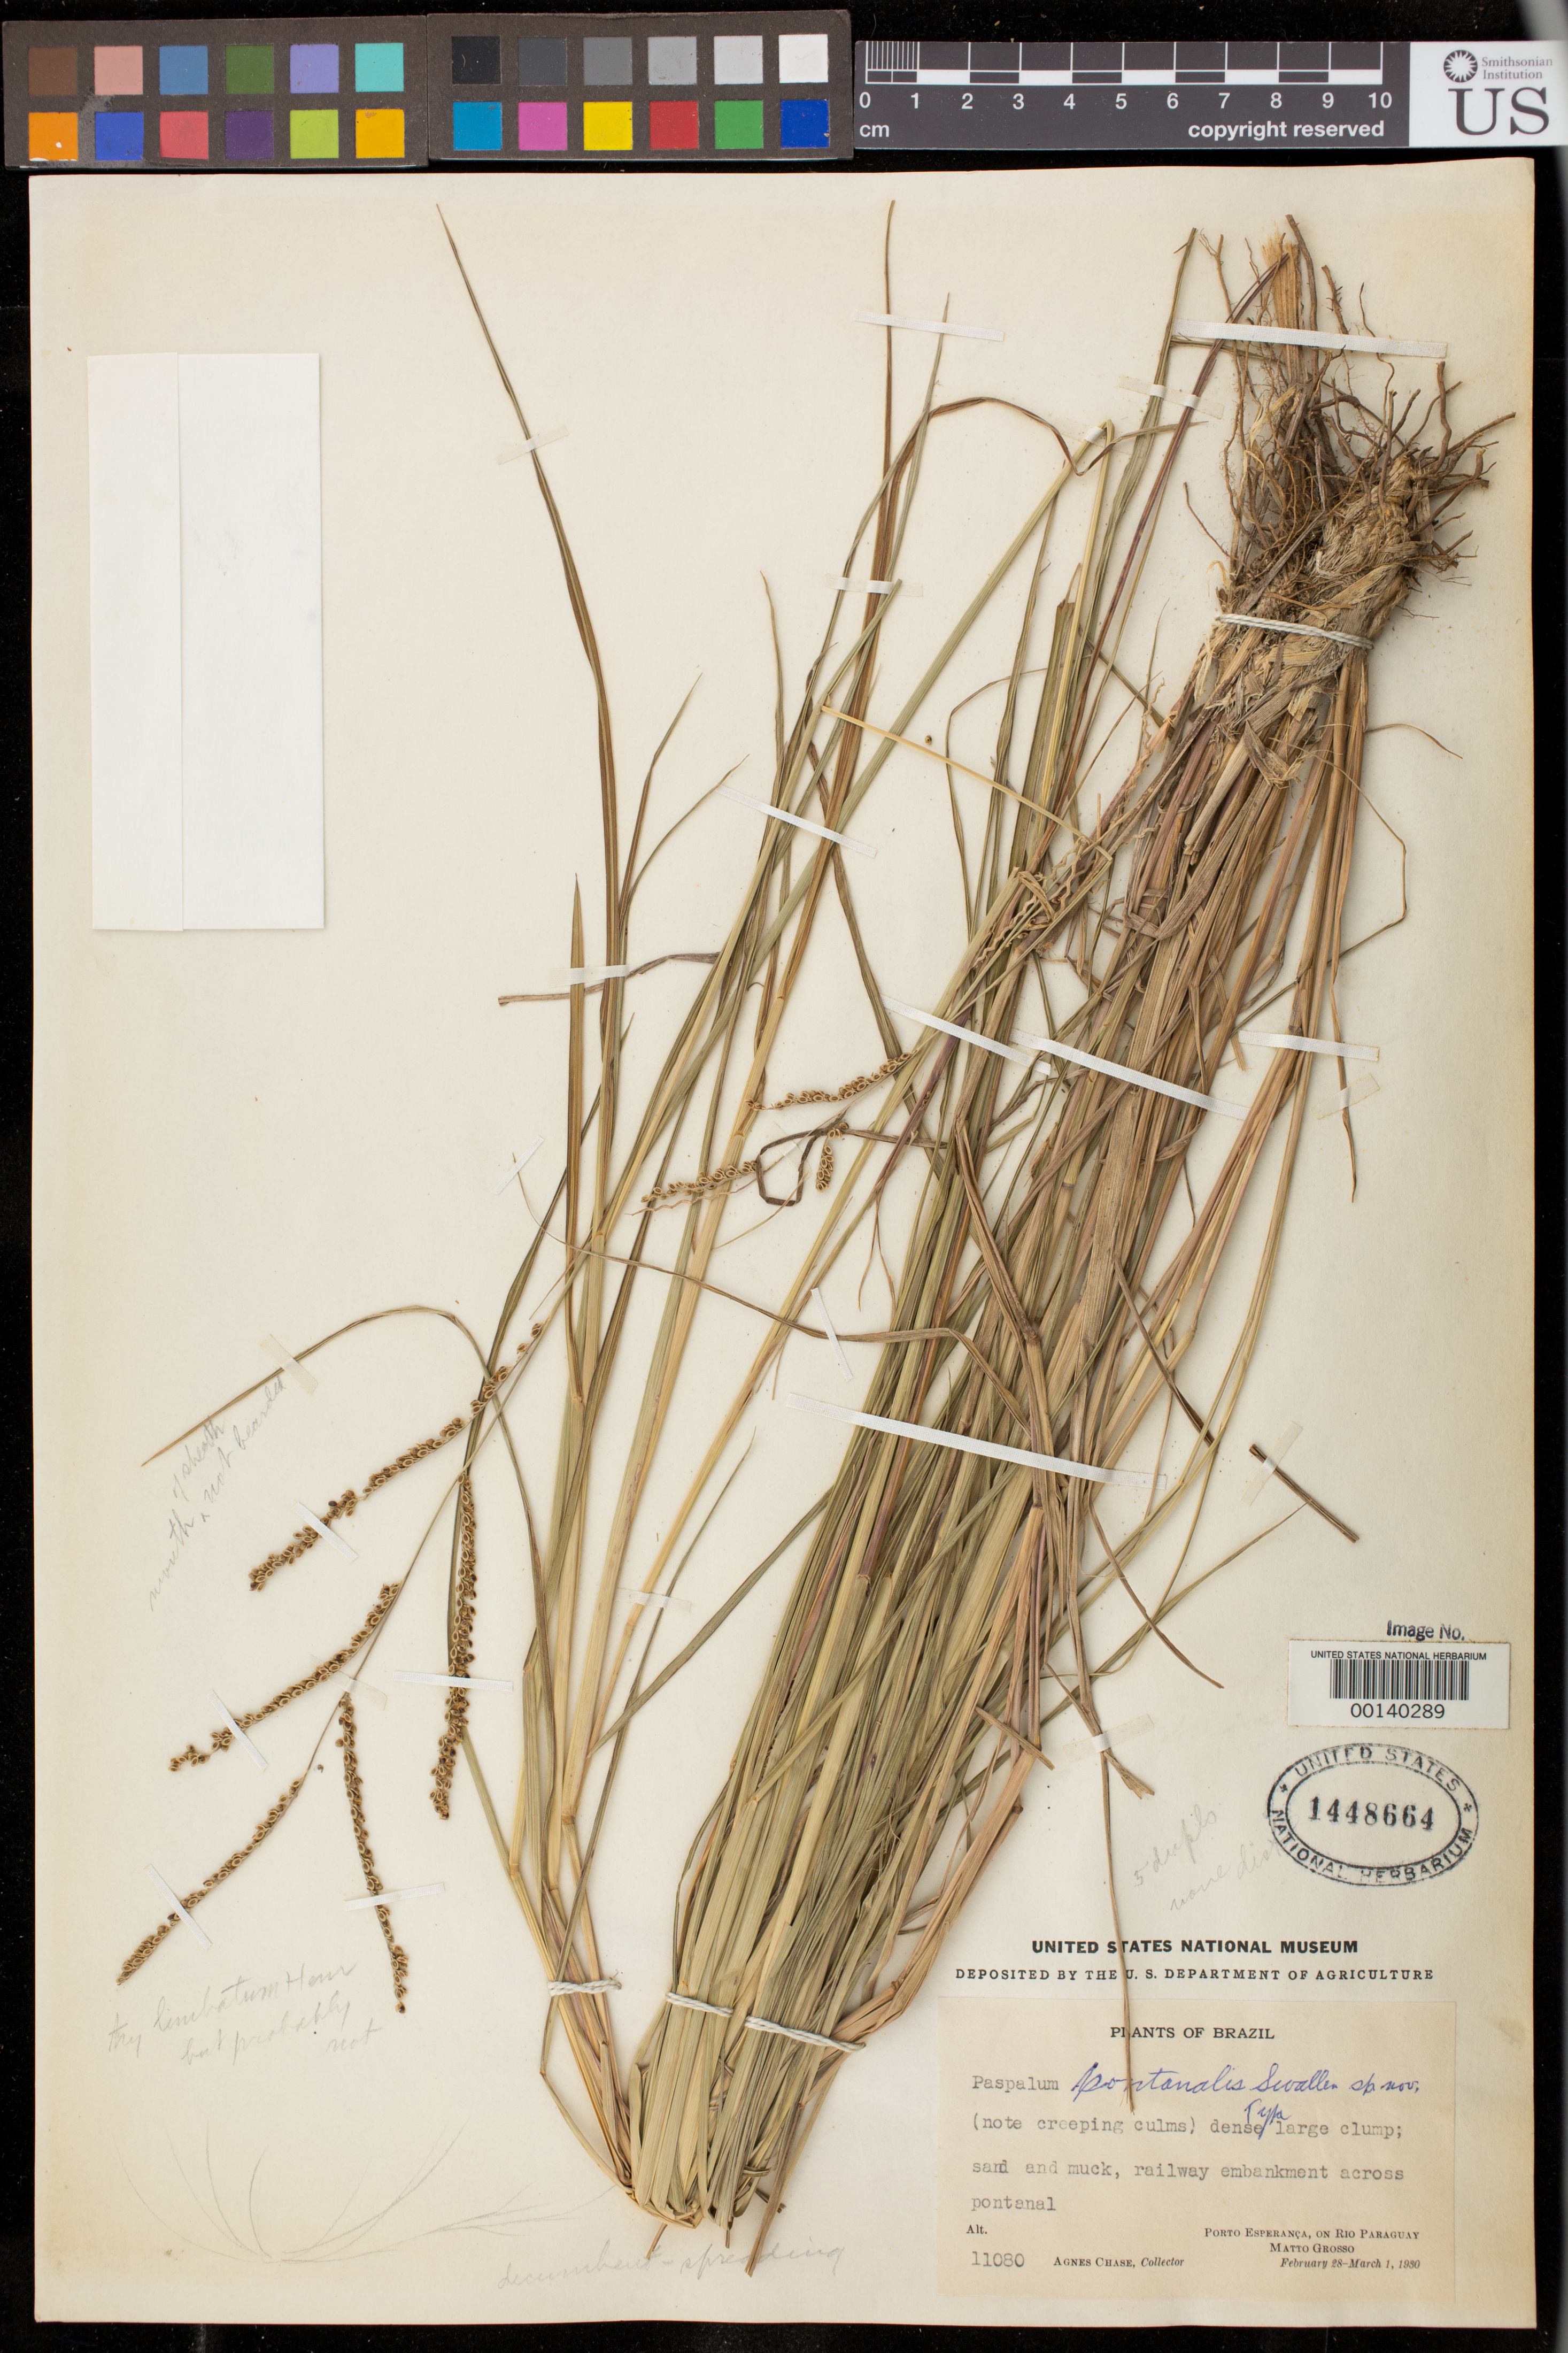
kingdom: Plantae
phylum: Tracheophyta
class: Liliopsida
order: Poales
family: Poaceae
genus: Paspalum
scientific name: Paspalum pontanalis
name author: Swallen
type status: Holotype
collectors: A. Chase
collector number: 11080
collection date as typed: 28 Feb 1930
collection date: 1930-02-28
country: Brazil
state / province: Mato Grosso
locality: Porto Esperanca on Rio Paraguay.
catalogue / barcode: US 1448664